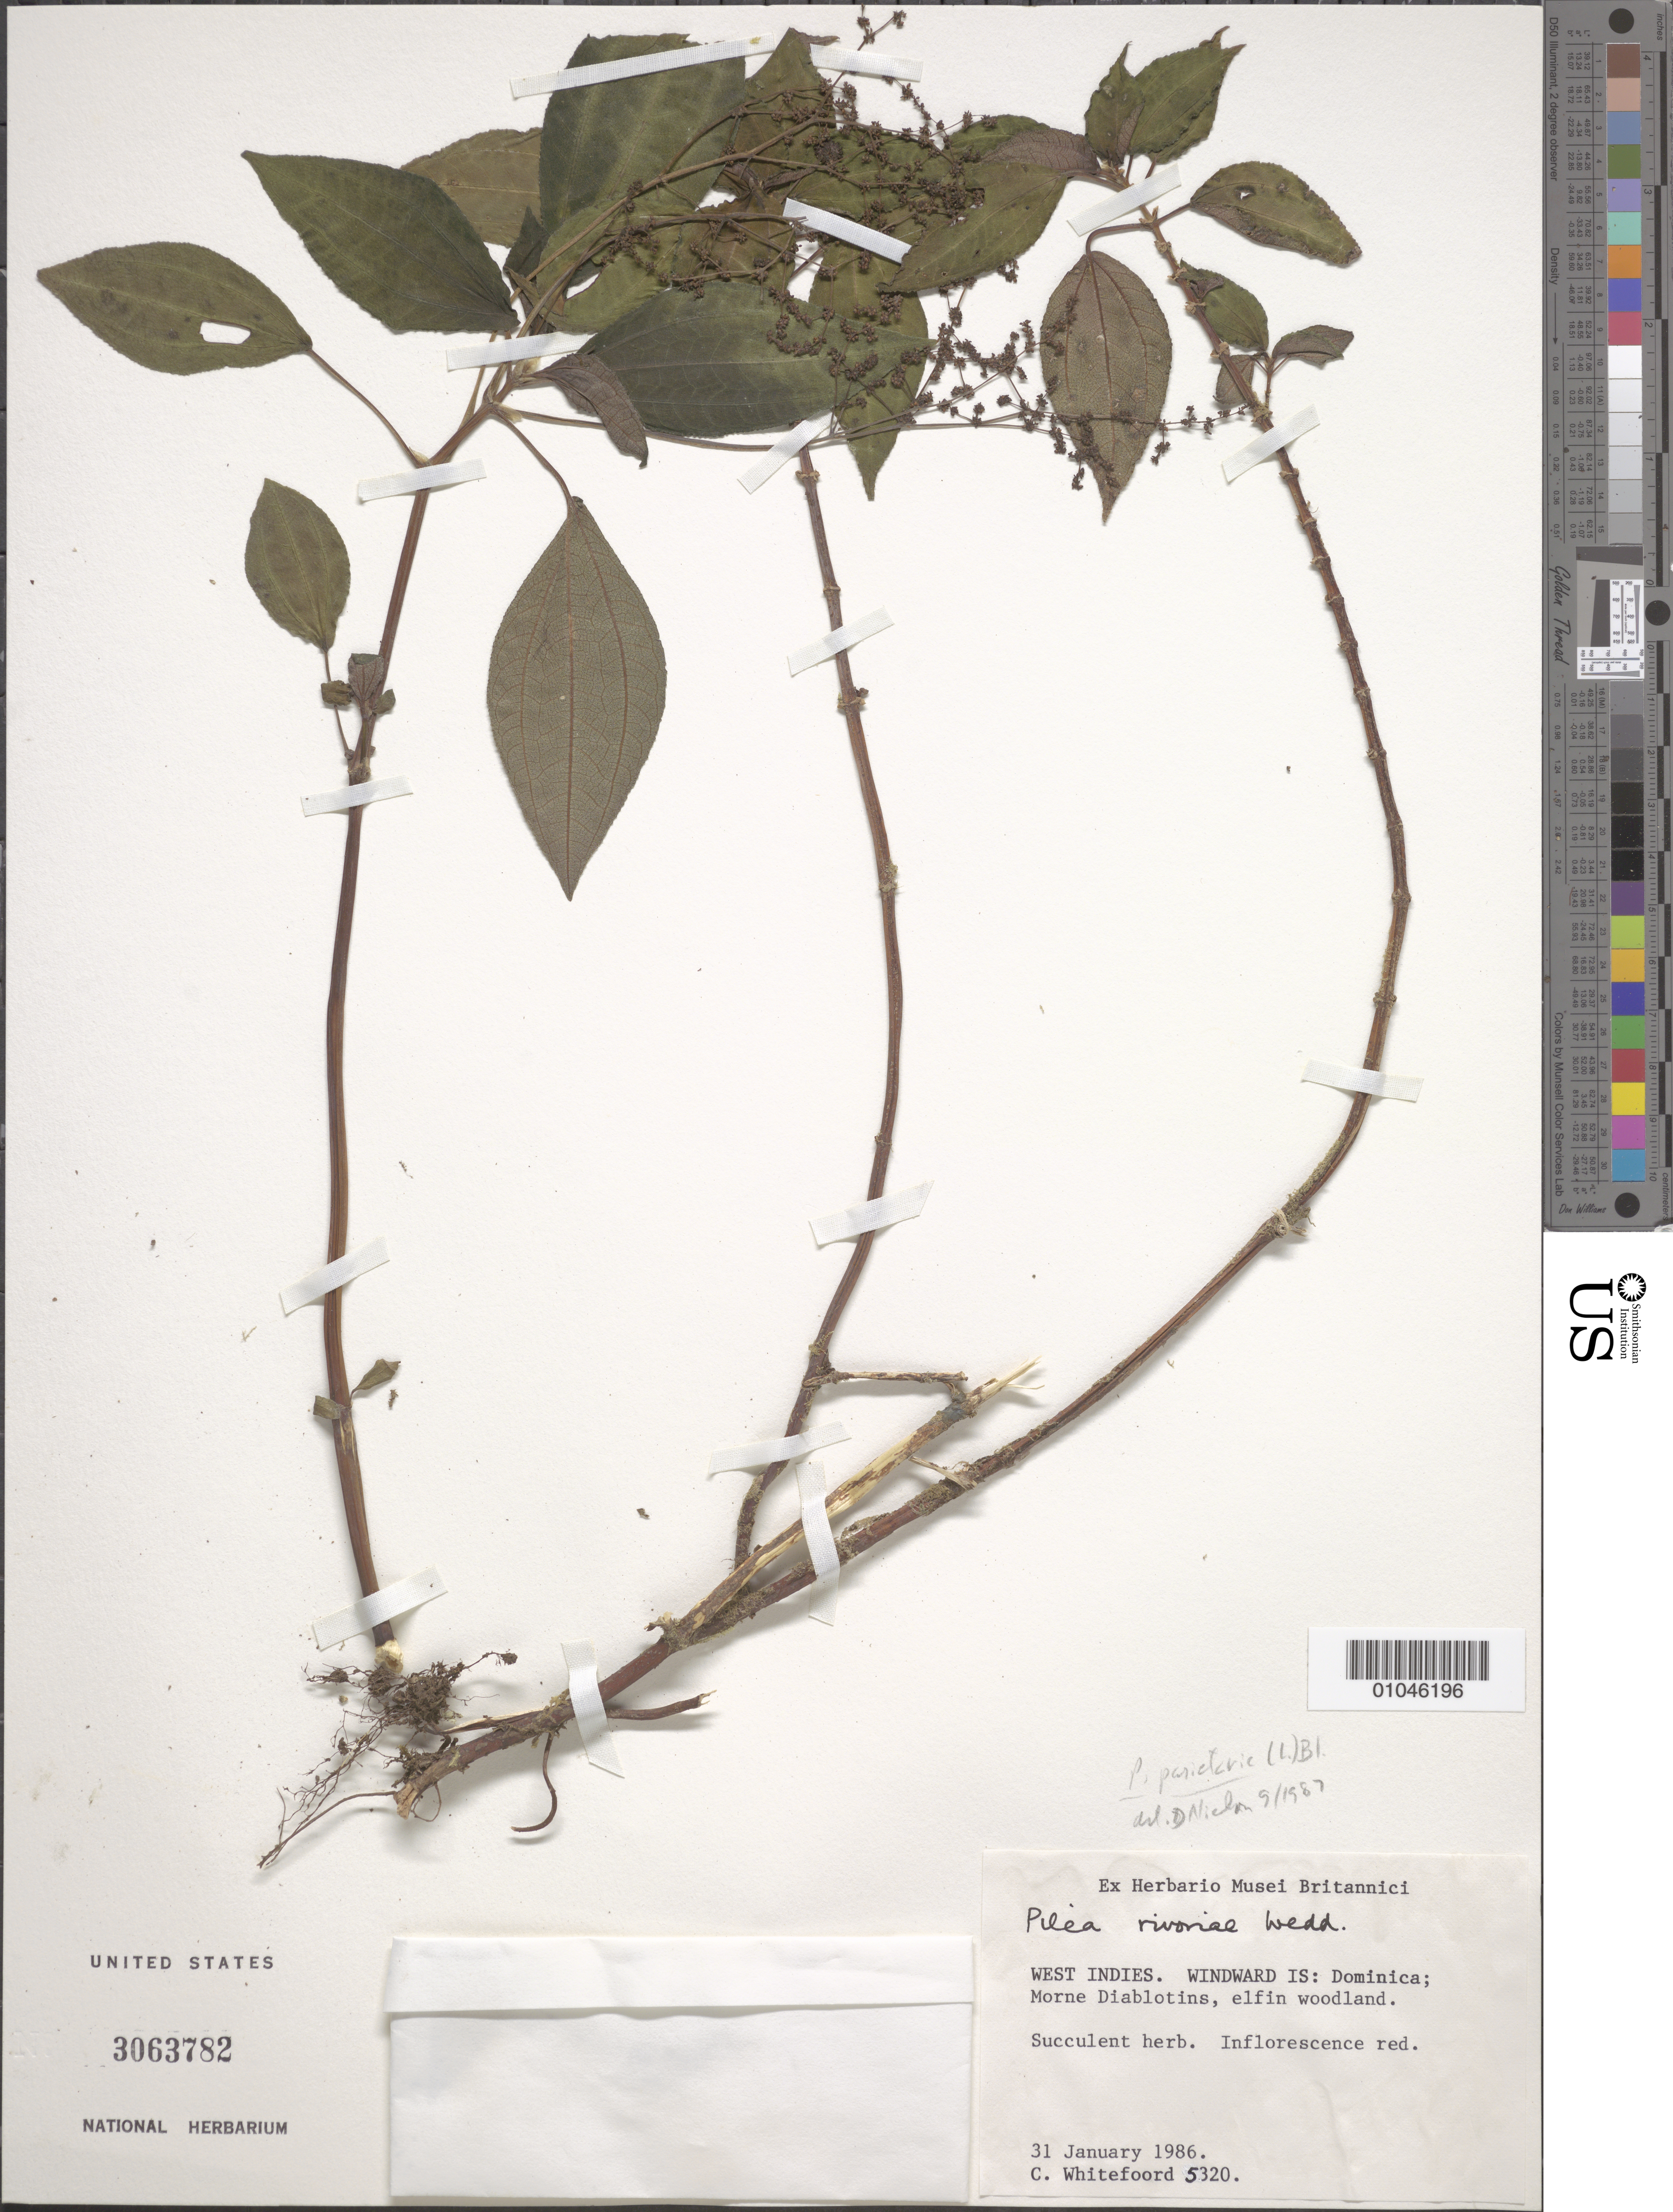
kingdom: Plantae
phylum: Tracheophyta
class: Magnoliopsida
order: Rosales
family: Urticaceae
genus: Pilea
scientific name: Pilea parietaria var. parietaria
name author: (L.) Blume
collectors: C. Whitefoord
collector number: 5320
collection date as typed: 31 Jan 1986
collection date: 1986-01-31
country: Dominica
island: Dominica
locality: Morne Diablotins, elfins woodland. Succulent herb. Inflorescence red.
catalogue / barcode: US 3063782